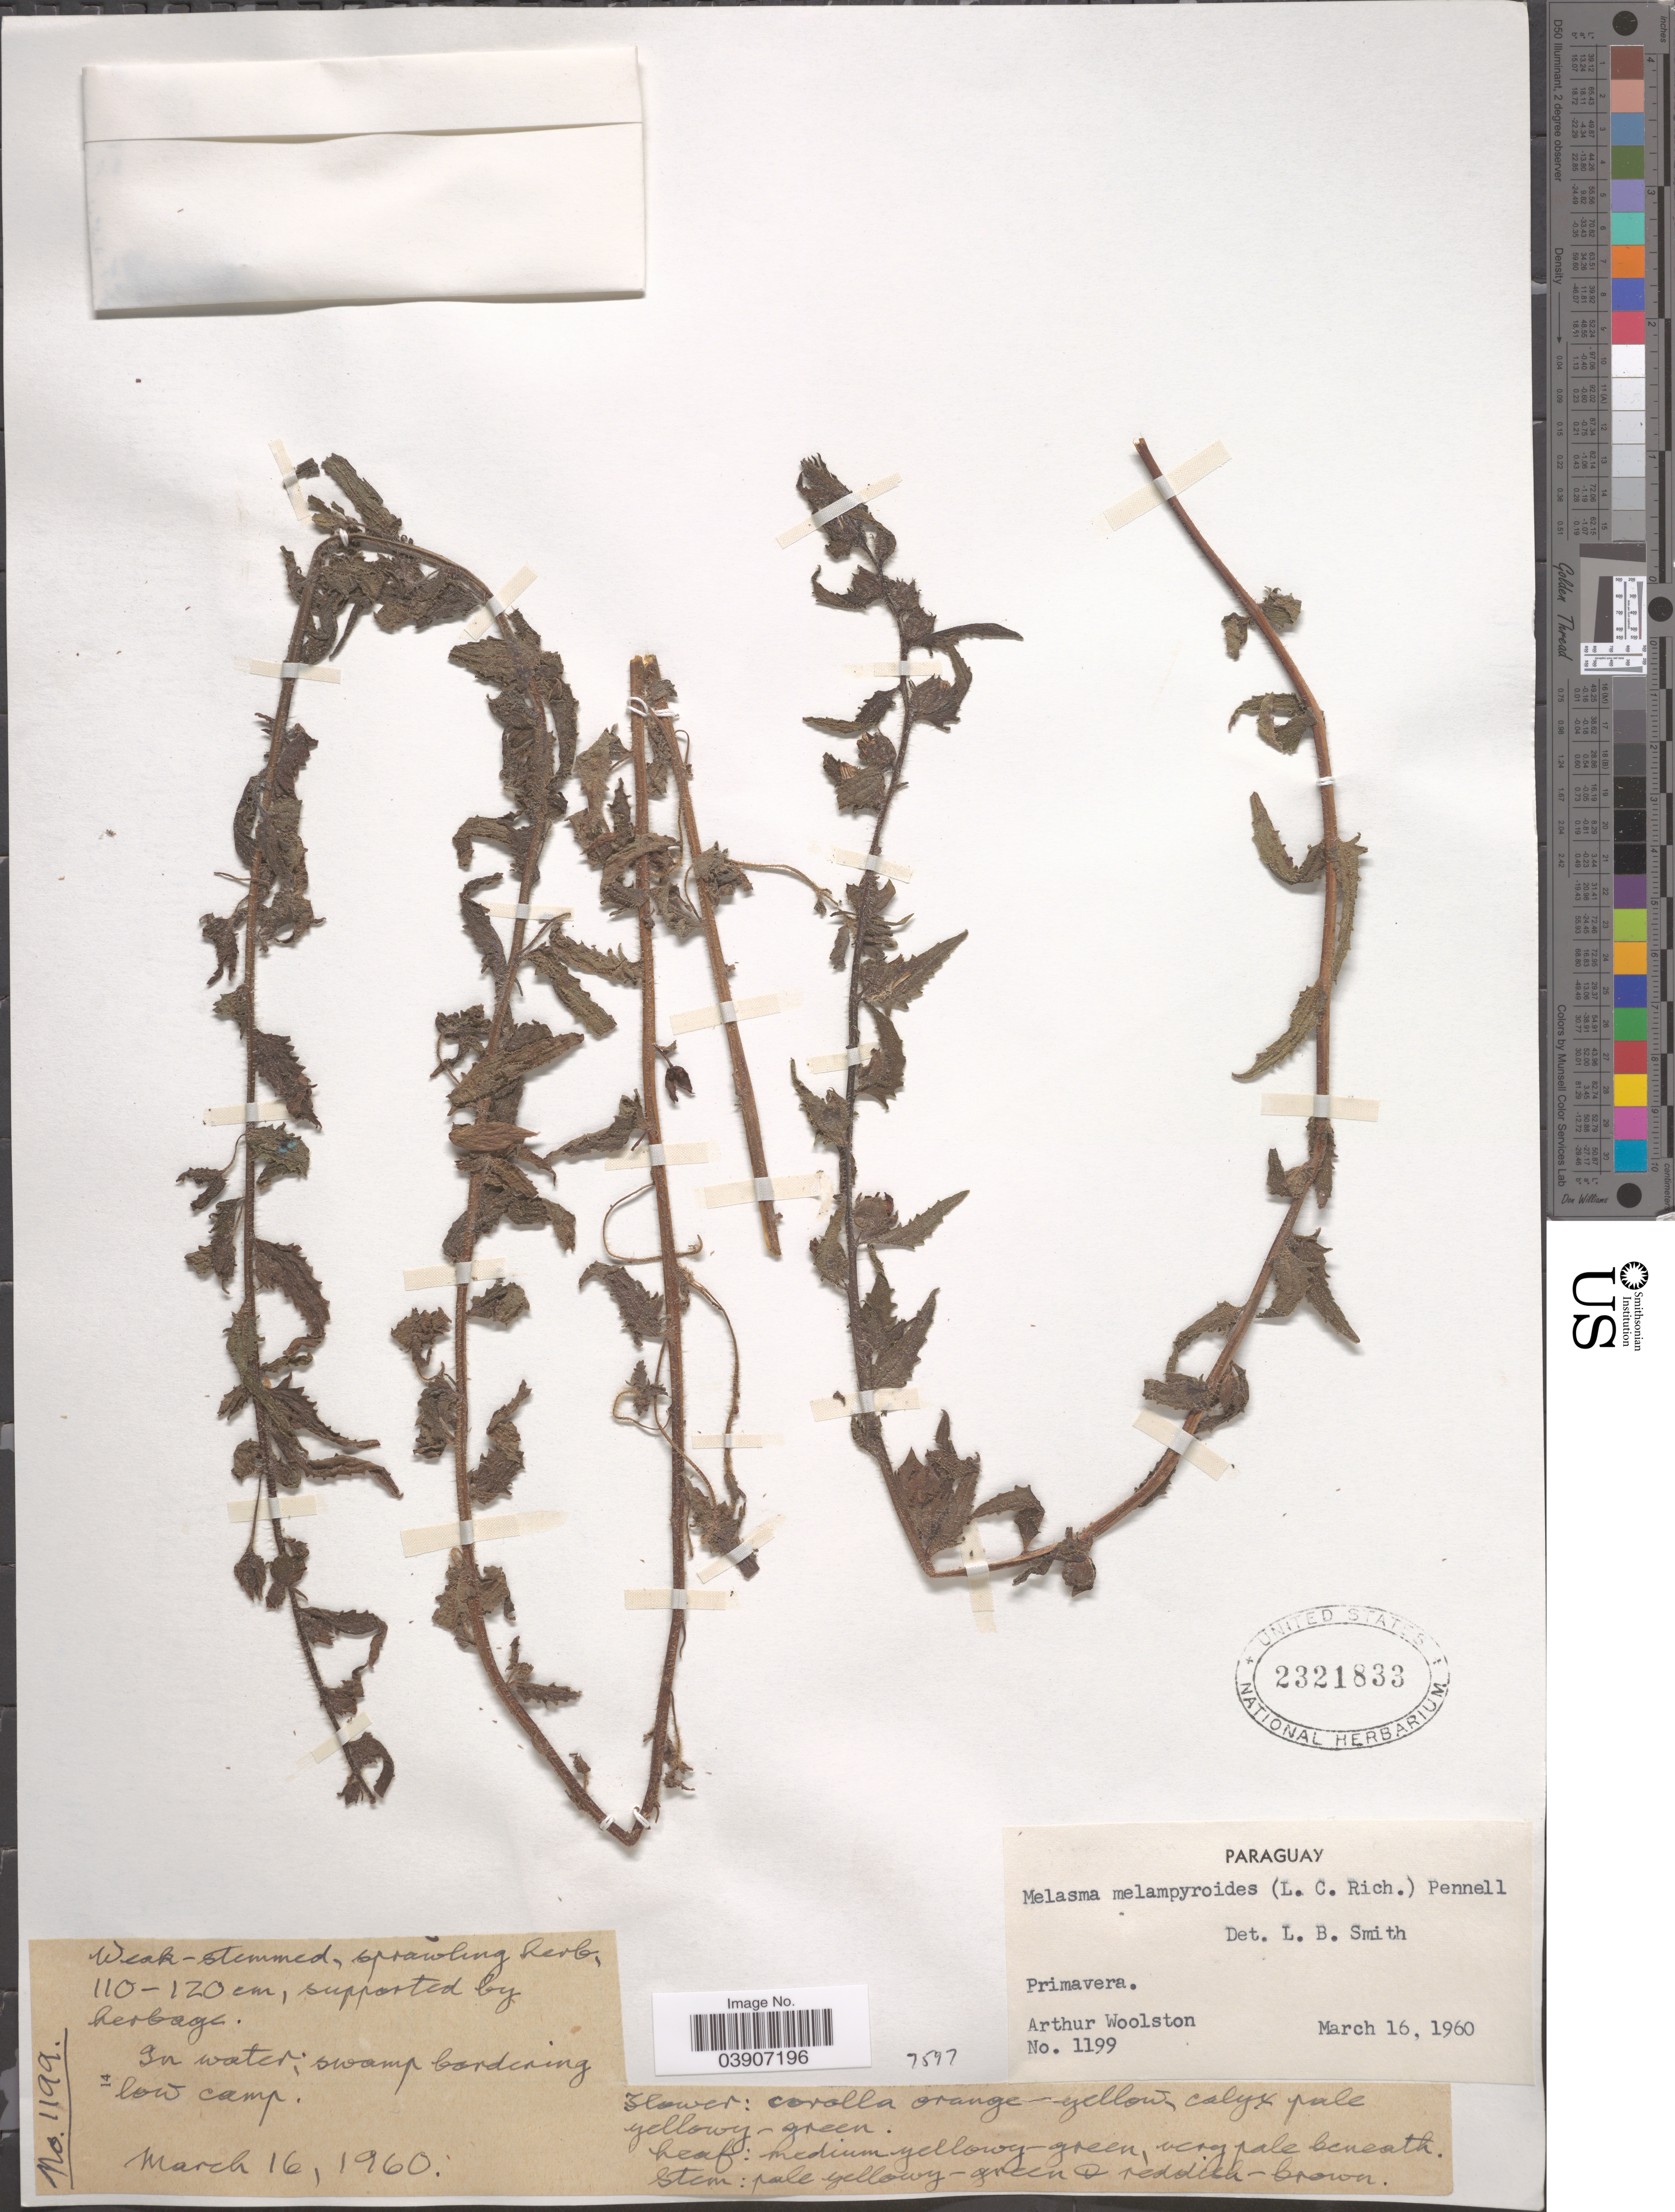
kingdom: Plantae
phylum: Tracheophyta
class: Magnoliopsida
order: Lamiales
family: Orobanchaceae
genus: Alectra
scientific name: Alectra aspera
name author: (Cham. & Schltdl.) L.O. Williams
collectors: A. L. Woolston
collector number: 1199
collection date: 1960-03-16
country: Paraguay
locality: Primavera.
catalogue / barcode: US 2321833